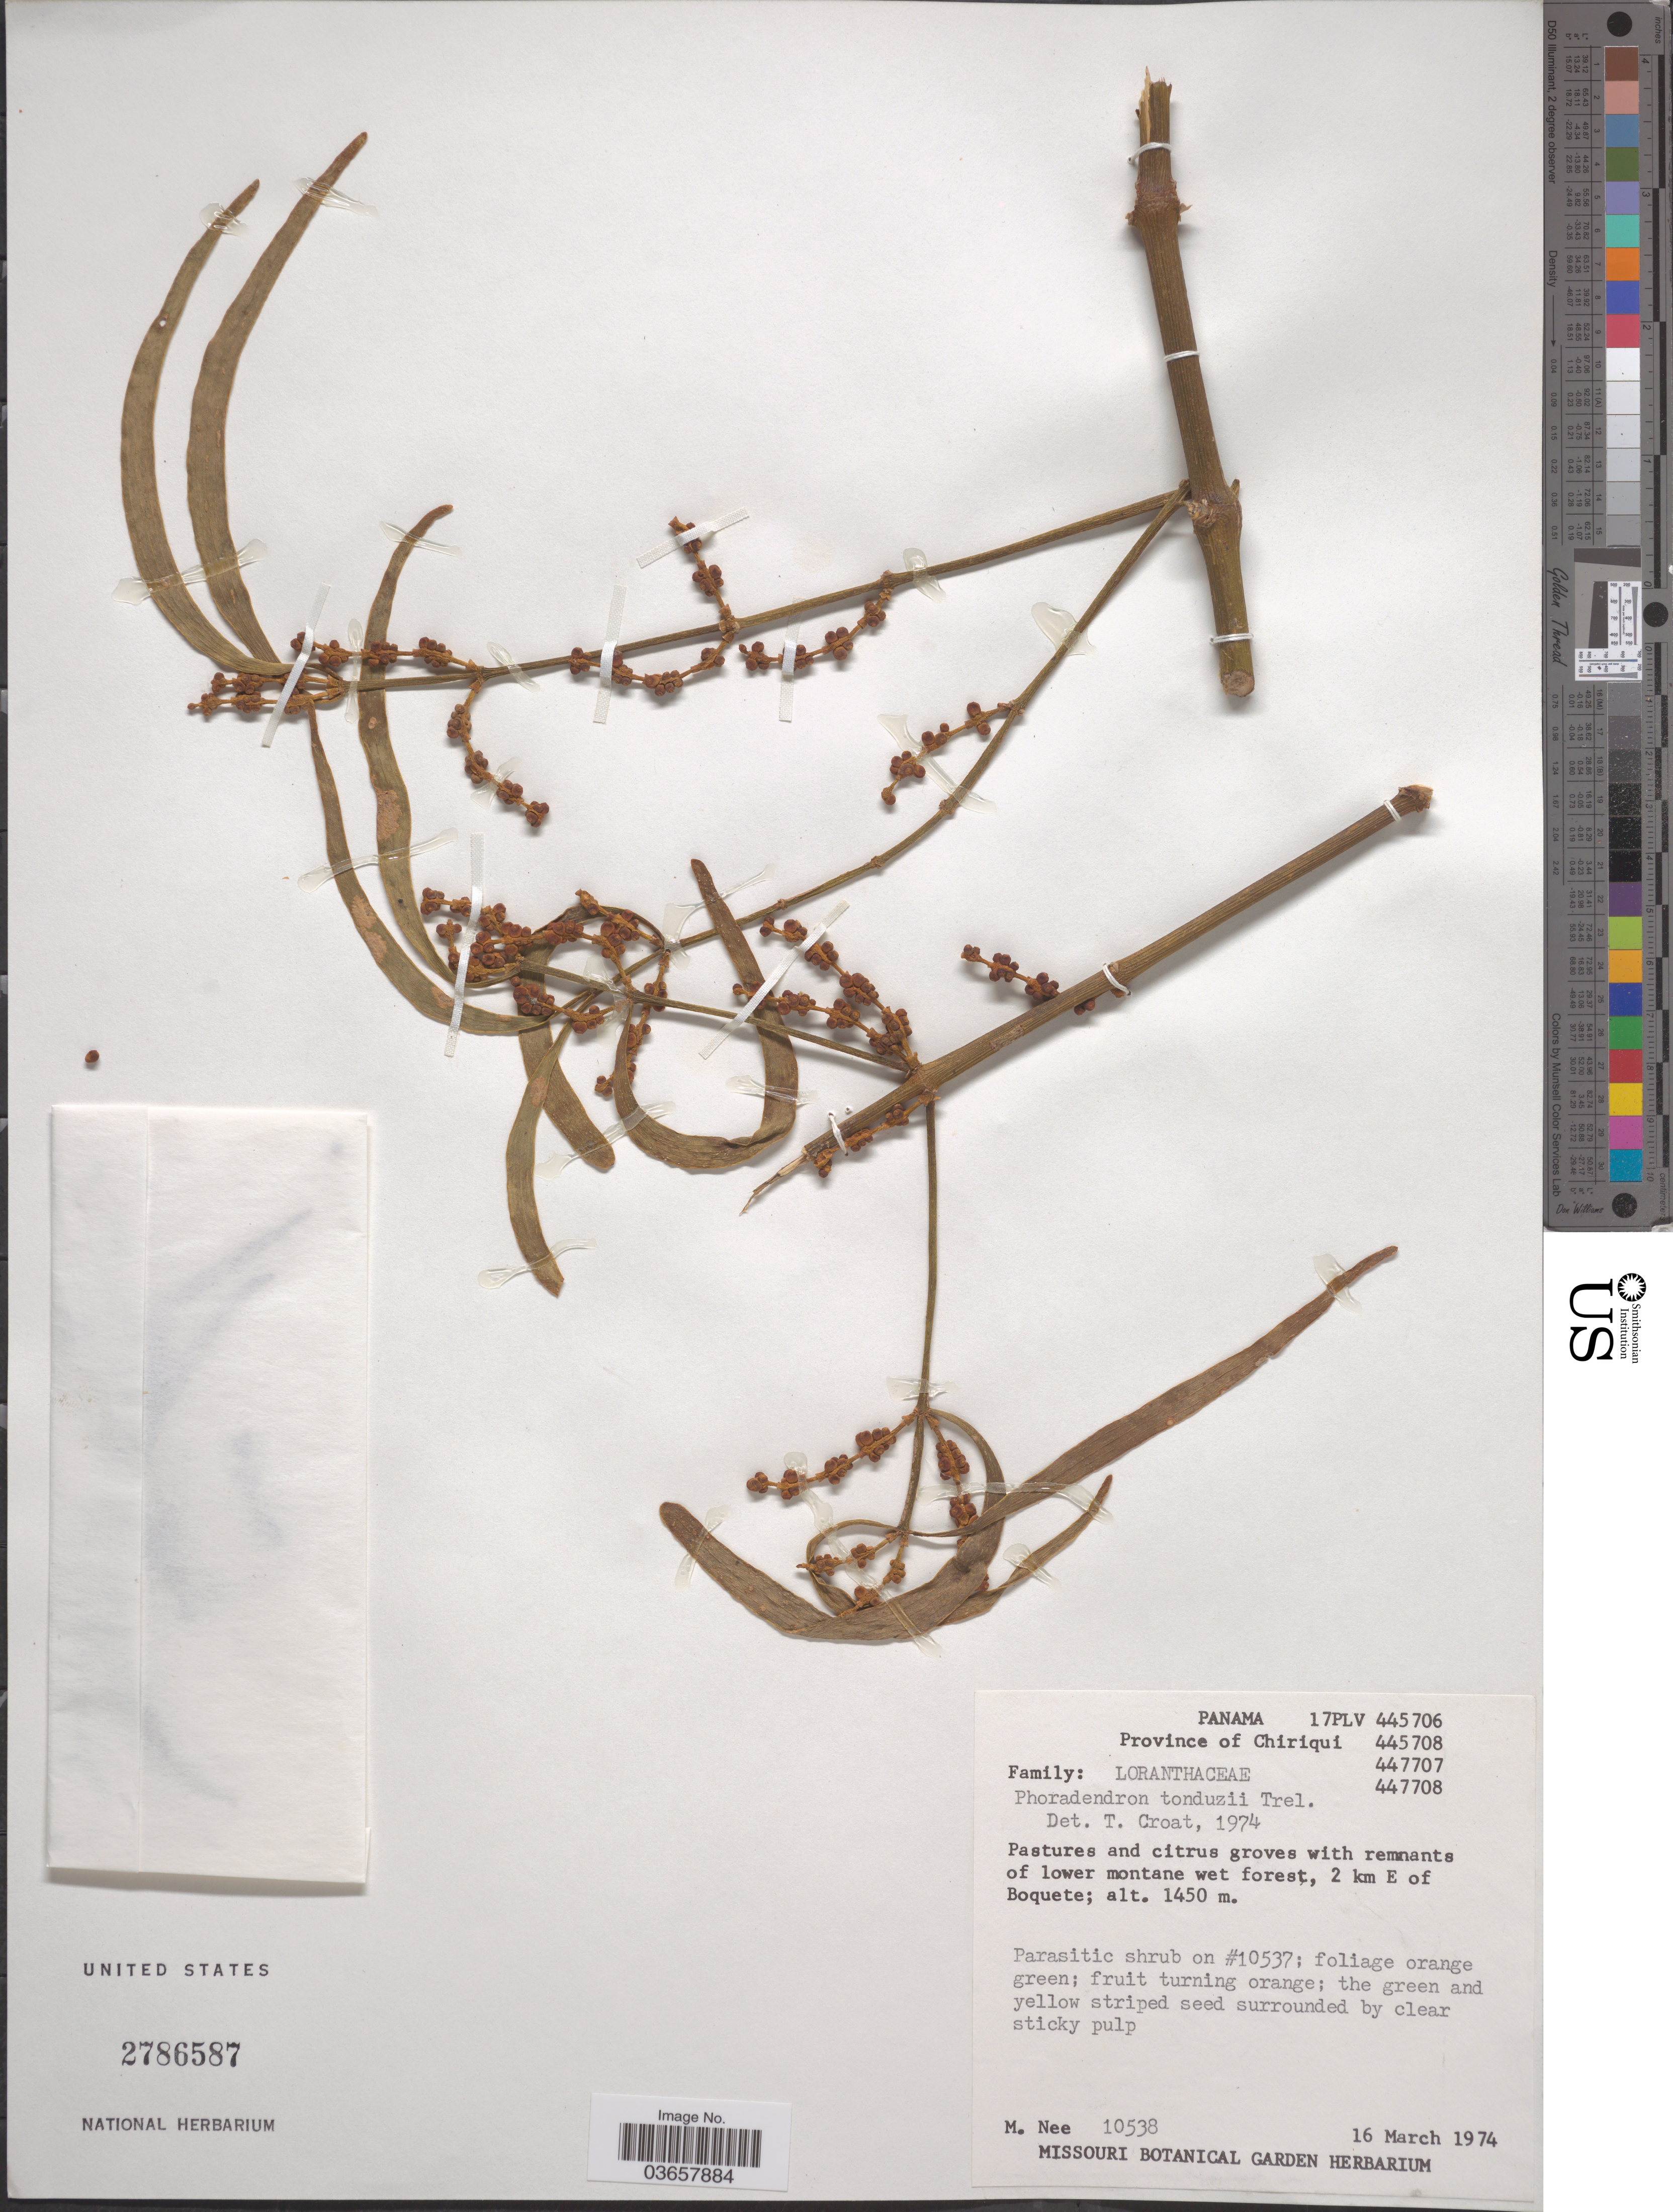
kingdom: Plantae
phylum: Tracheophyta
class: Magnoliopsida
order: Santalales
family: Viscaceae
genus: Phoradendron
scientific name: Phoradendron tonduzii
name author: Trel.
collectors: M. Nee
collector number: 10538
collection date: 1974-03-16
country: Panama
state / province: Chiriqui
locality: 2 km E of Boquete.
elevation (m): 1450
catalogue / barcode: US 2786587